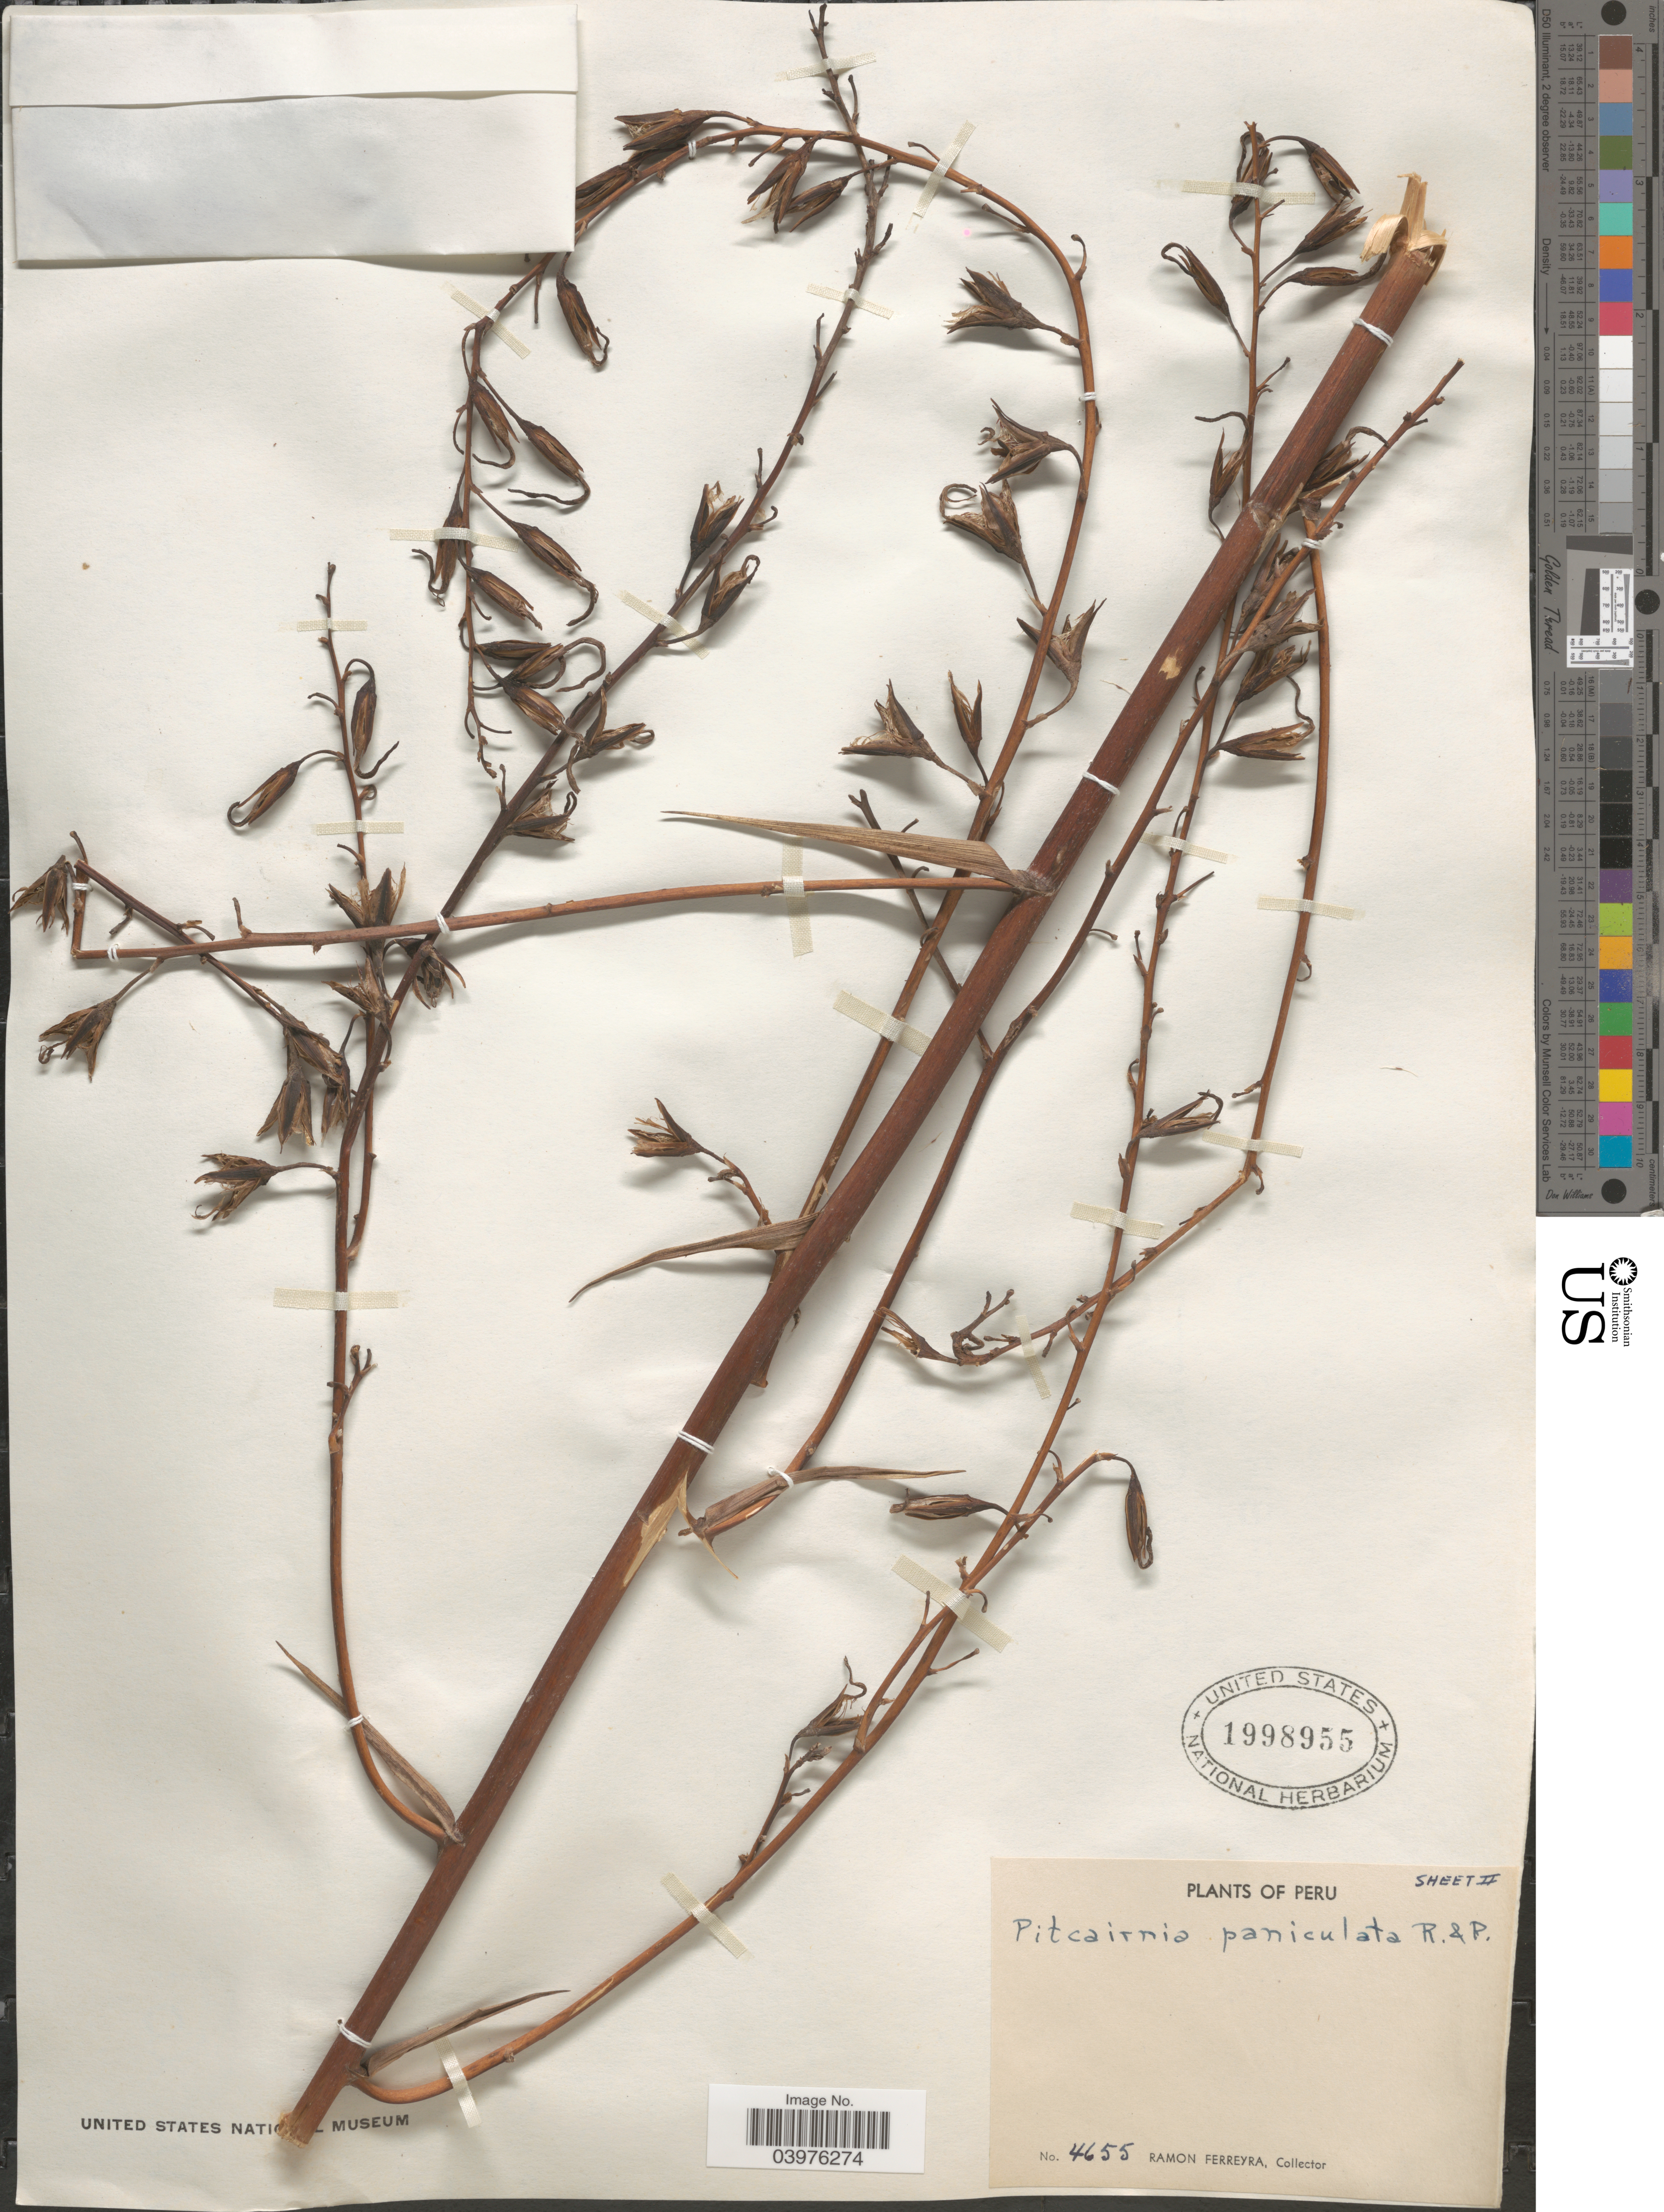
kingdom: Plantae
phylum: Tracheophyta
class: Liliopsida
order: Poales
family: Bromeliaceae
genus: Pitcairnia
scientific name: Pitcairnia paniculata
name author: (Ruiz & Pav.) Ruiz & Pav.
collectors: R. A. Ferreyra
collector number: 4655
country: Peru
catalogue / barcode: US 1998955